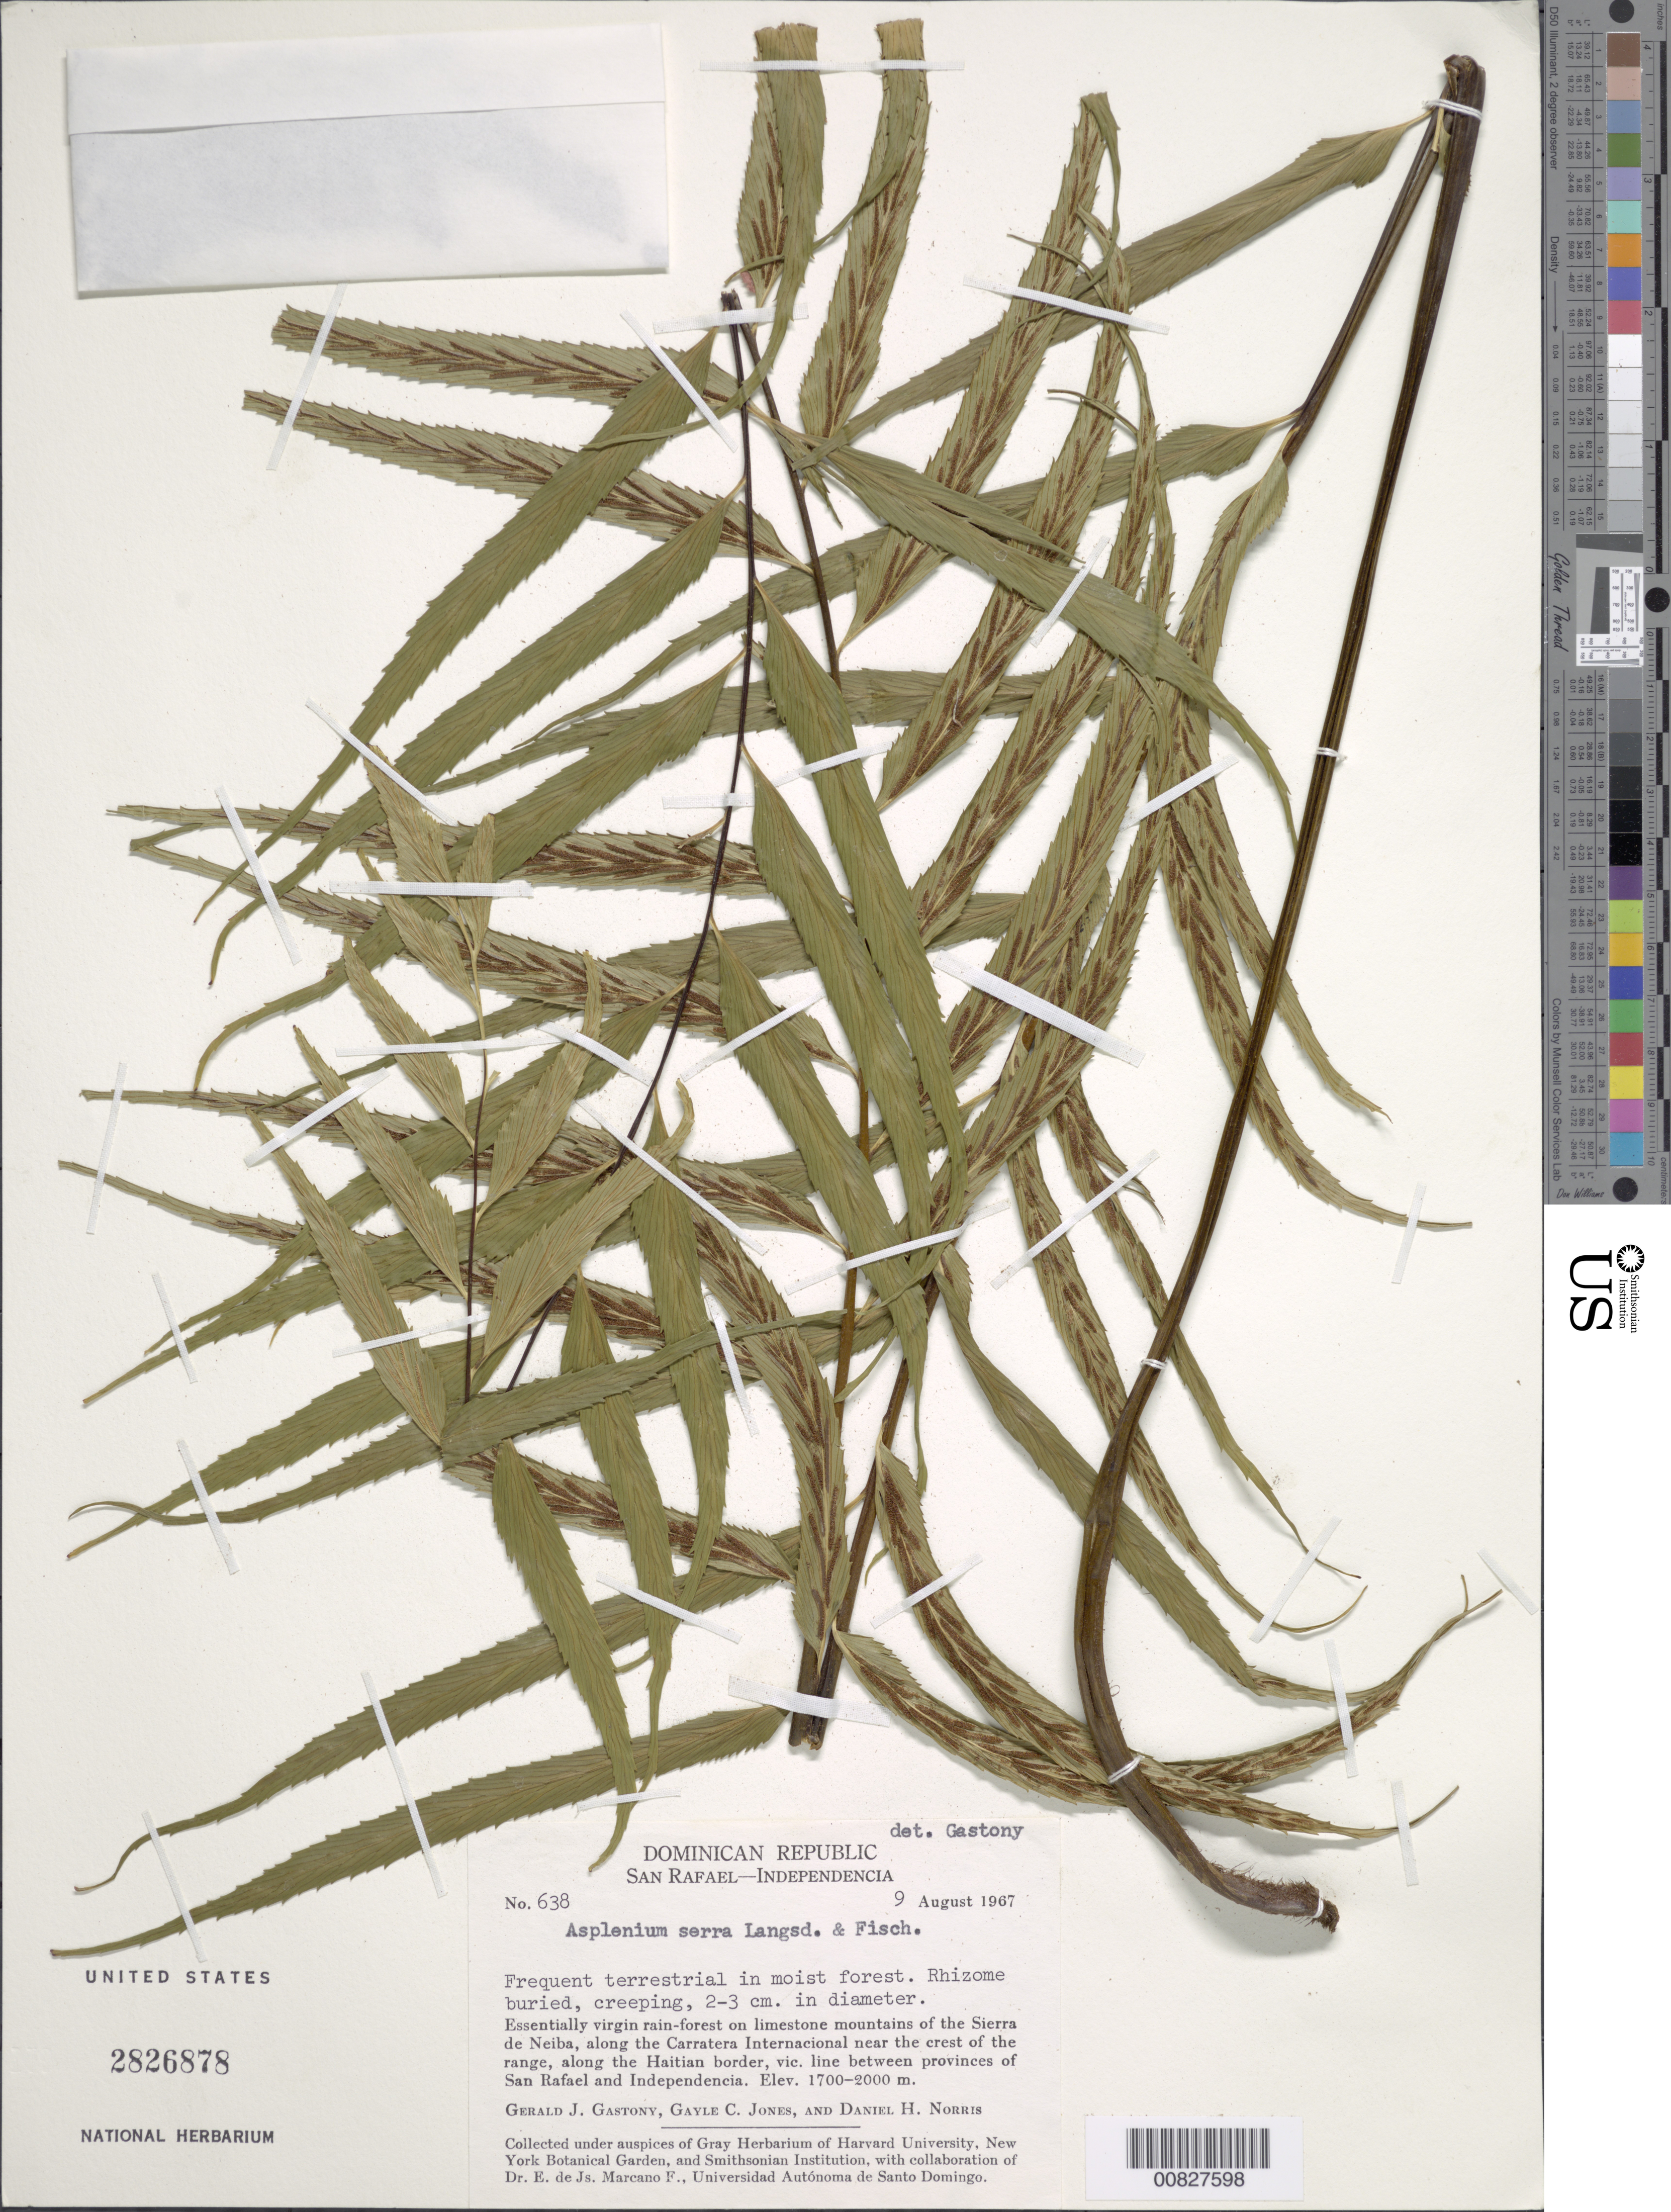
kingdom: Plantae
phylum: Tracheophyta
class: Polypodiopsida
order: Polypodiales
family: Aspleniaceae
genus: Asplenium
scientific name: Asplenium serra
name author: Langsd. & Fisch.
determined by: Gastony, Gerald J.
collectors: G. Gastony, G. C. Jones & D. H. Norris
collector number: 638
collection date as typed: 09 Aug 1967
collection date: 1967-08-09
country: Dominican Republic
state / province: Independencia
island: Hispaniola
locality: San Rafael to Independencia, Sierra de Neiba, Carretera Internacional, along Haitian border, between Prov. San Rafael and Independencia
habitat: Essentiall virgin rainforest on limestone mountains; in moist forest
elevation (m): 1700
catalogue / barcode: US 2826878